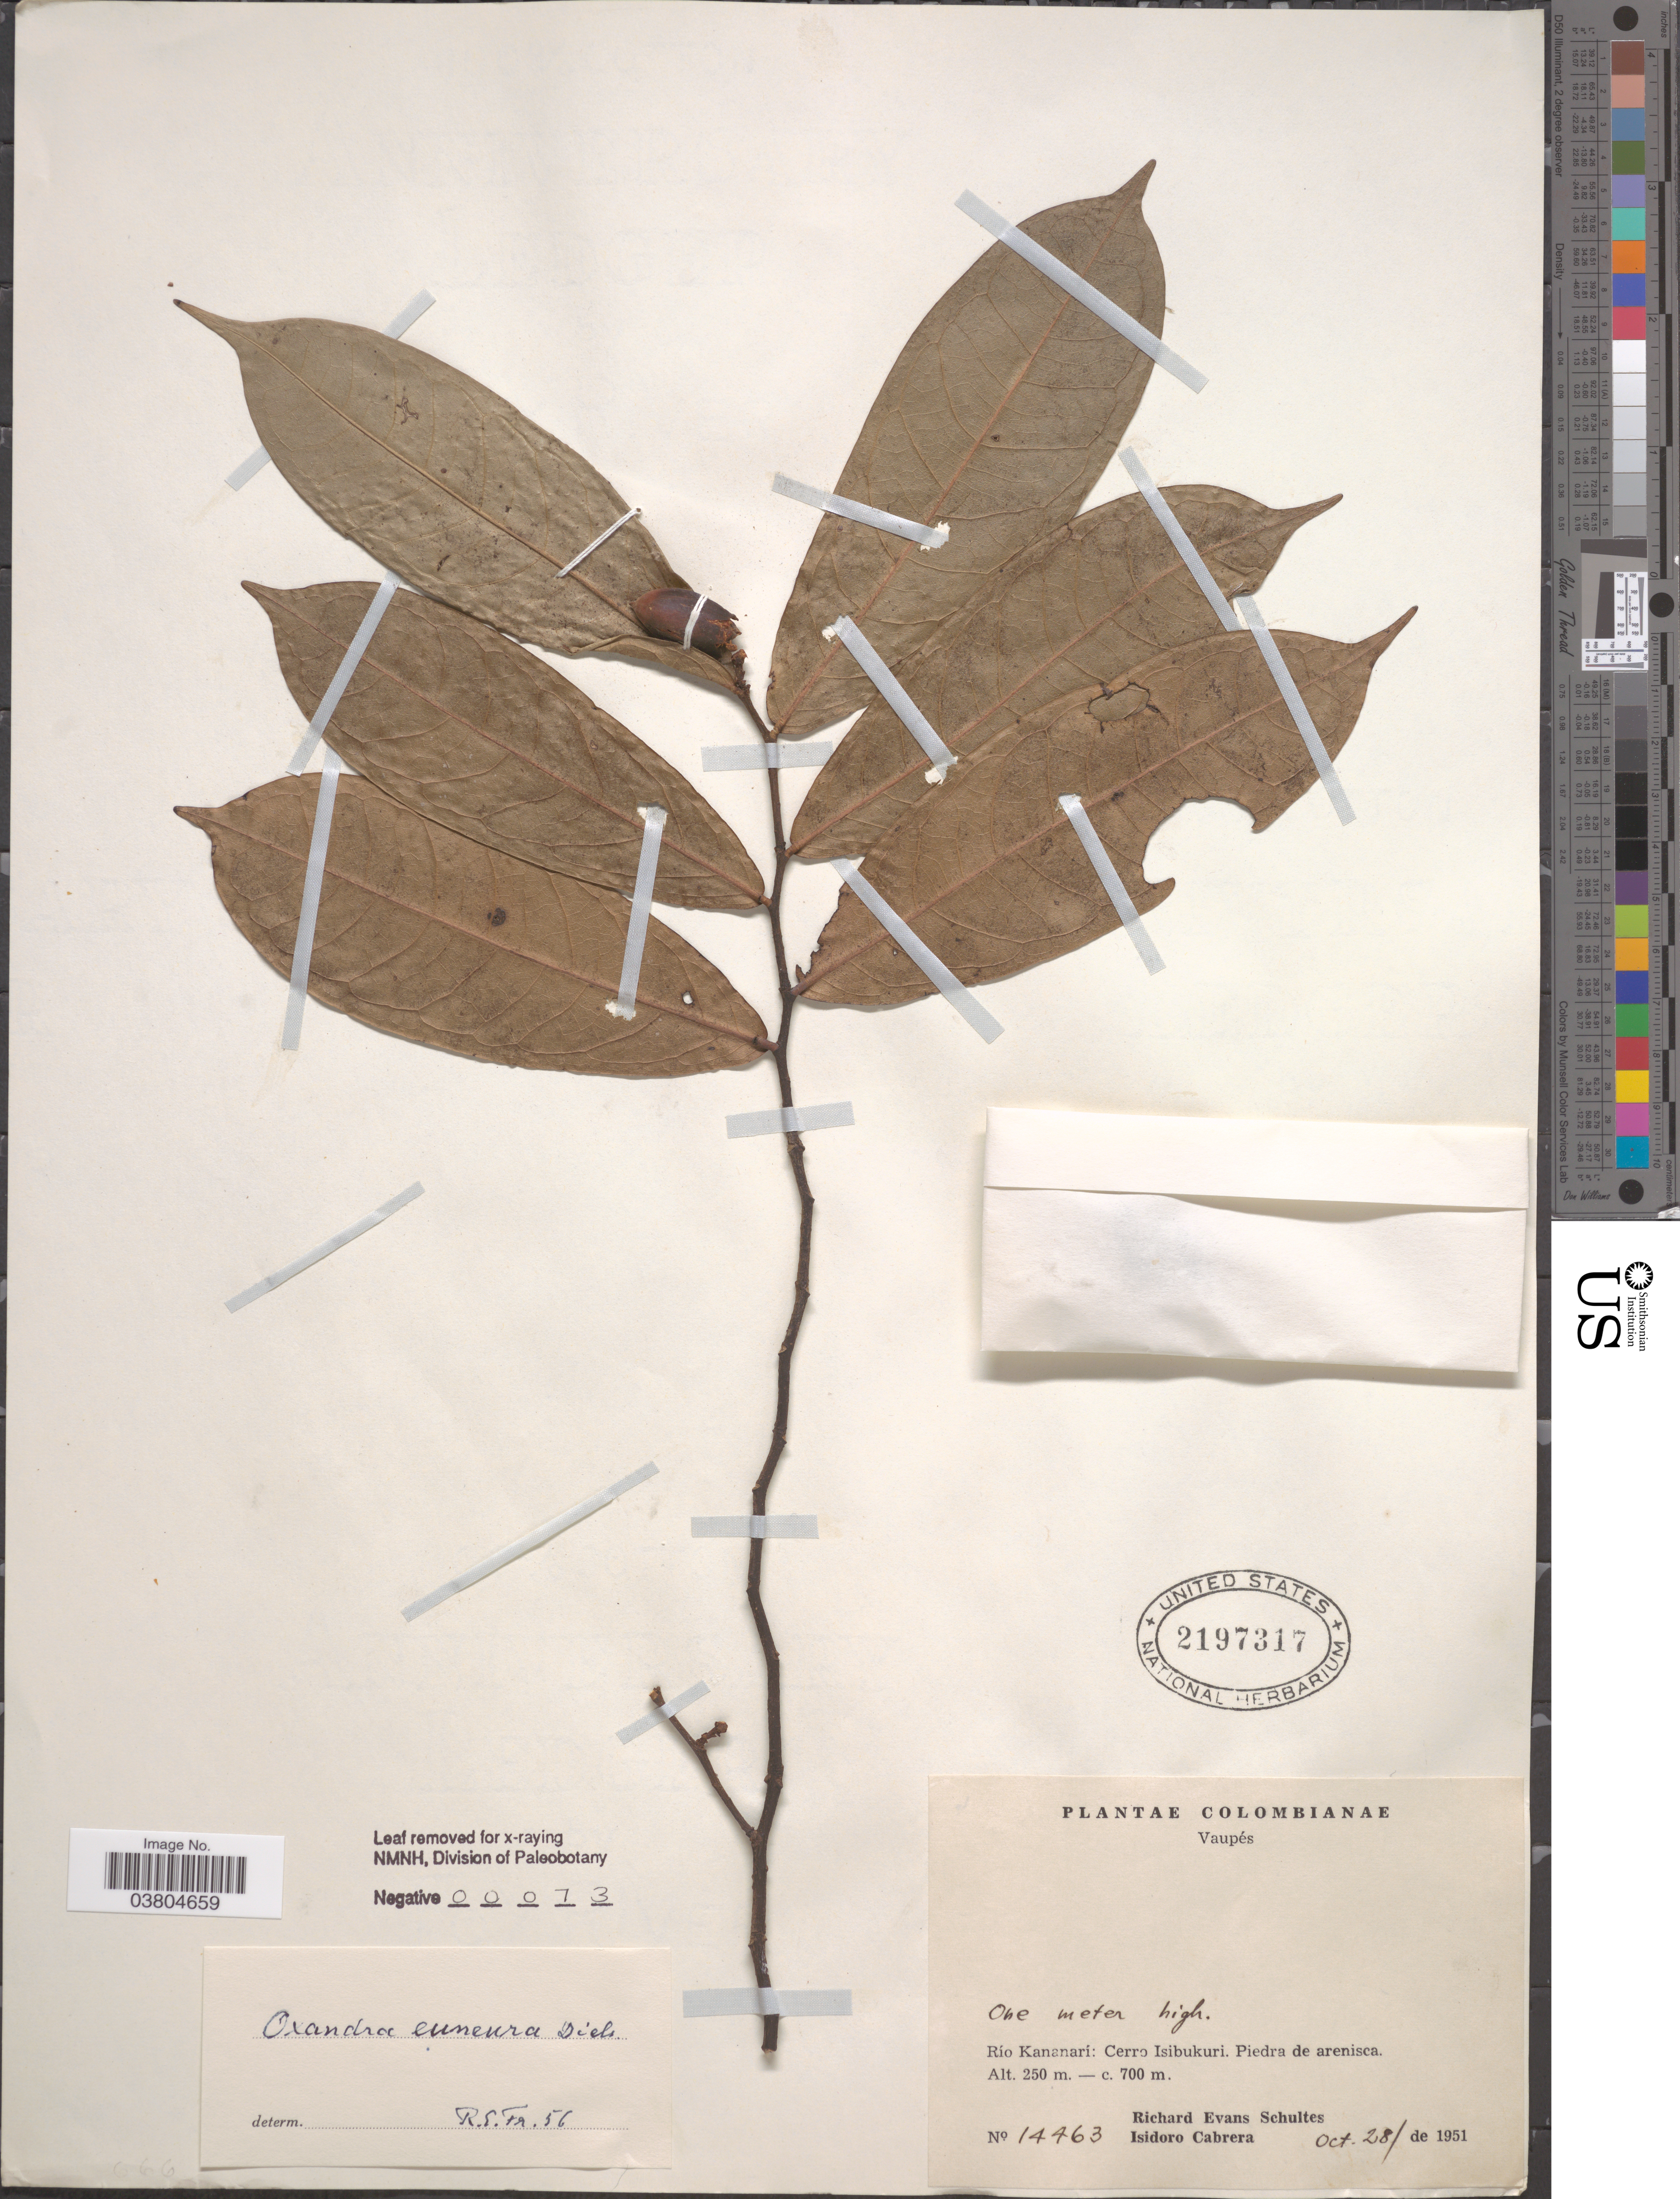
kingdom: Plantae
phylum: Tracheophyta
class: Magnoliopsida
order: Magnoliales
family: Annonaceae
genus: Oxandra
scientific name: Oxandra euneura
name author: Diels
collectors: R. E. Schultes & I. Cabrera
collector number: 14463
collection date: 1951-10-28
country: Colombia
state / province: Vaupés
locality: Río Kananarí: Cerro Isibukuri. Piedra de arenisca.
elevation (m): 250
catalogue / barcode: US 2197317